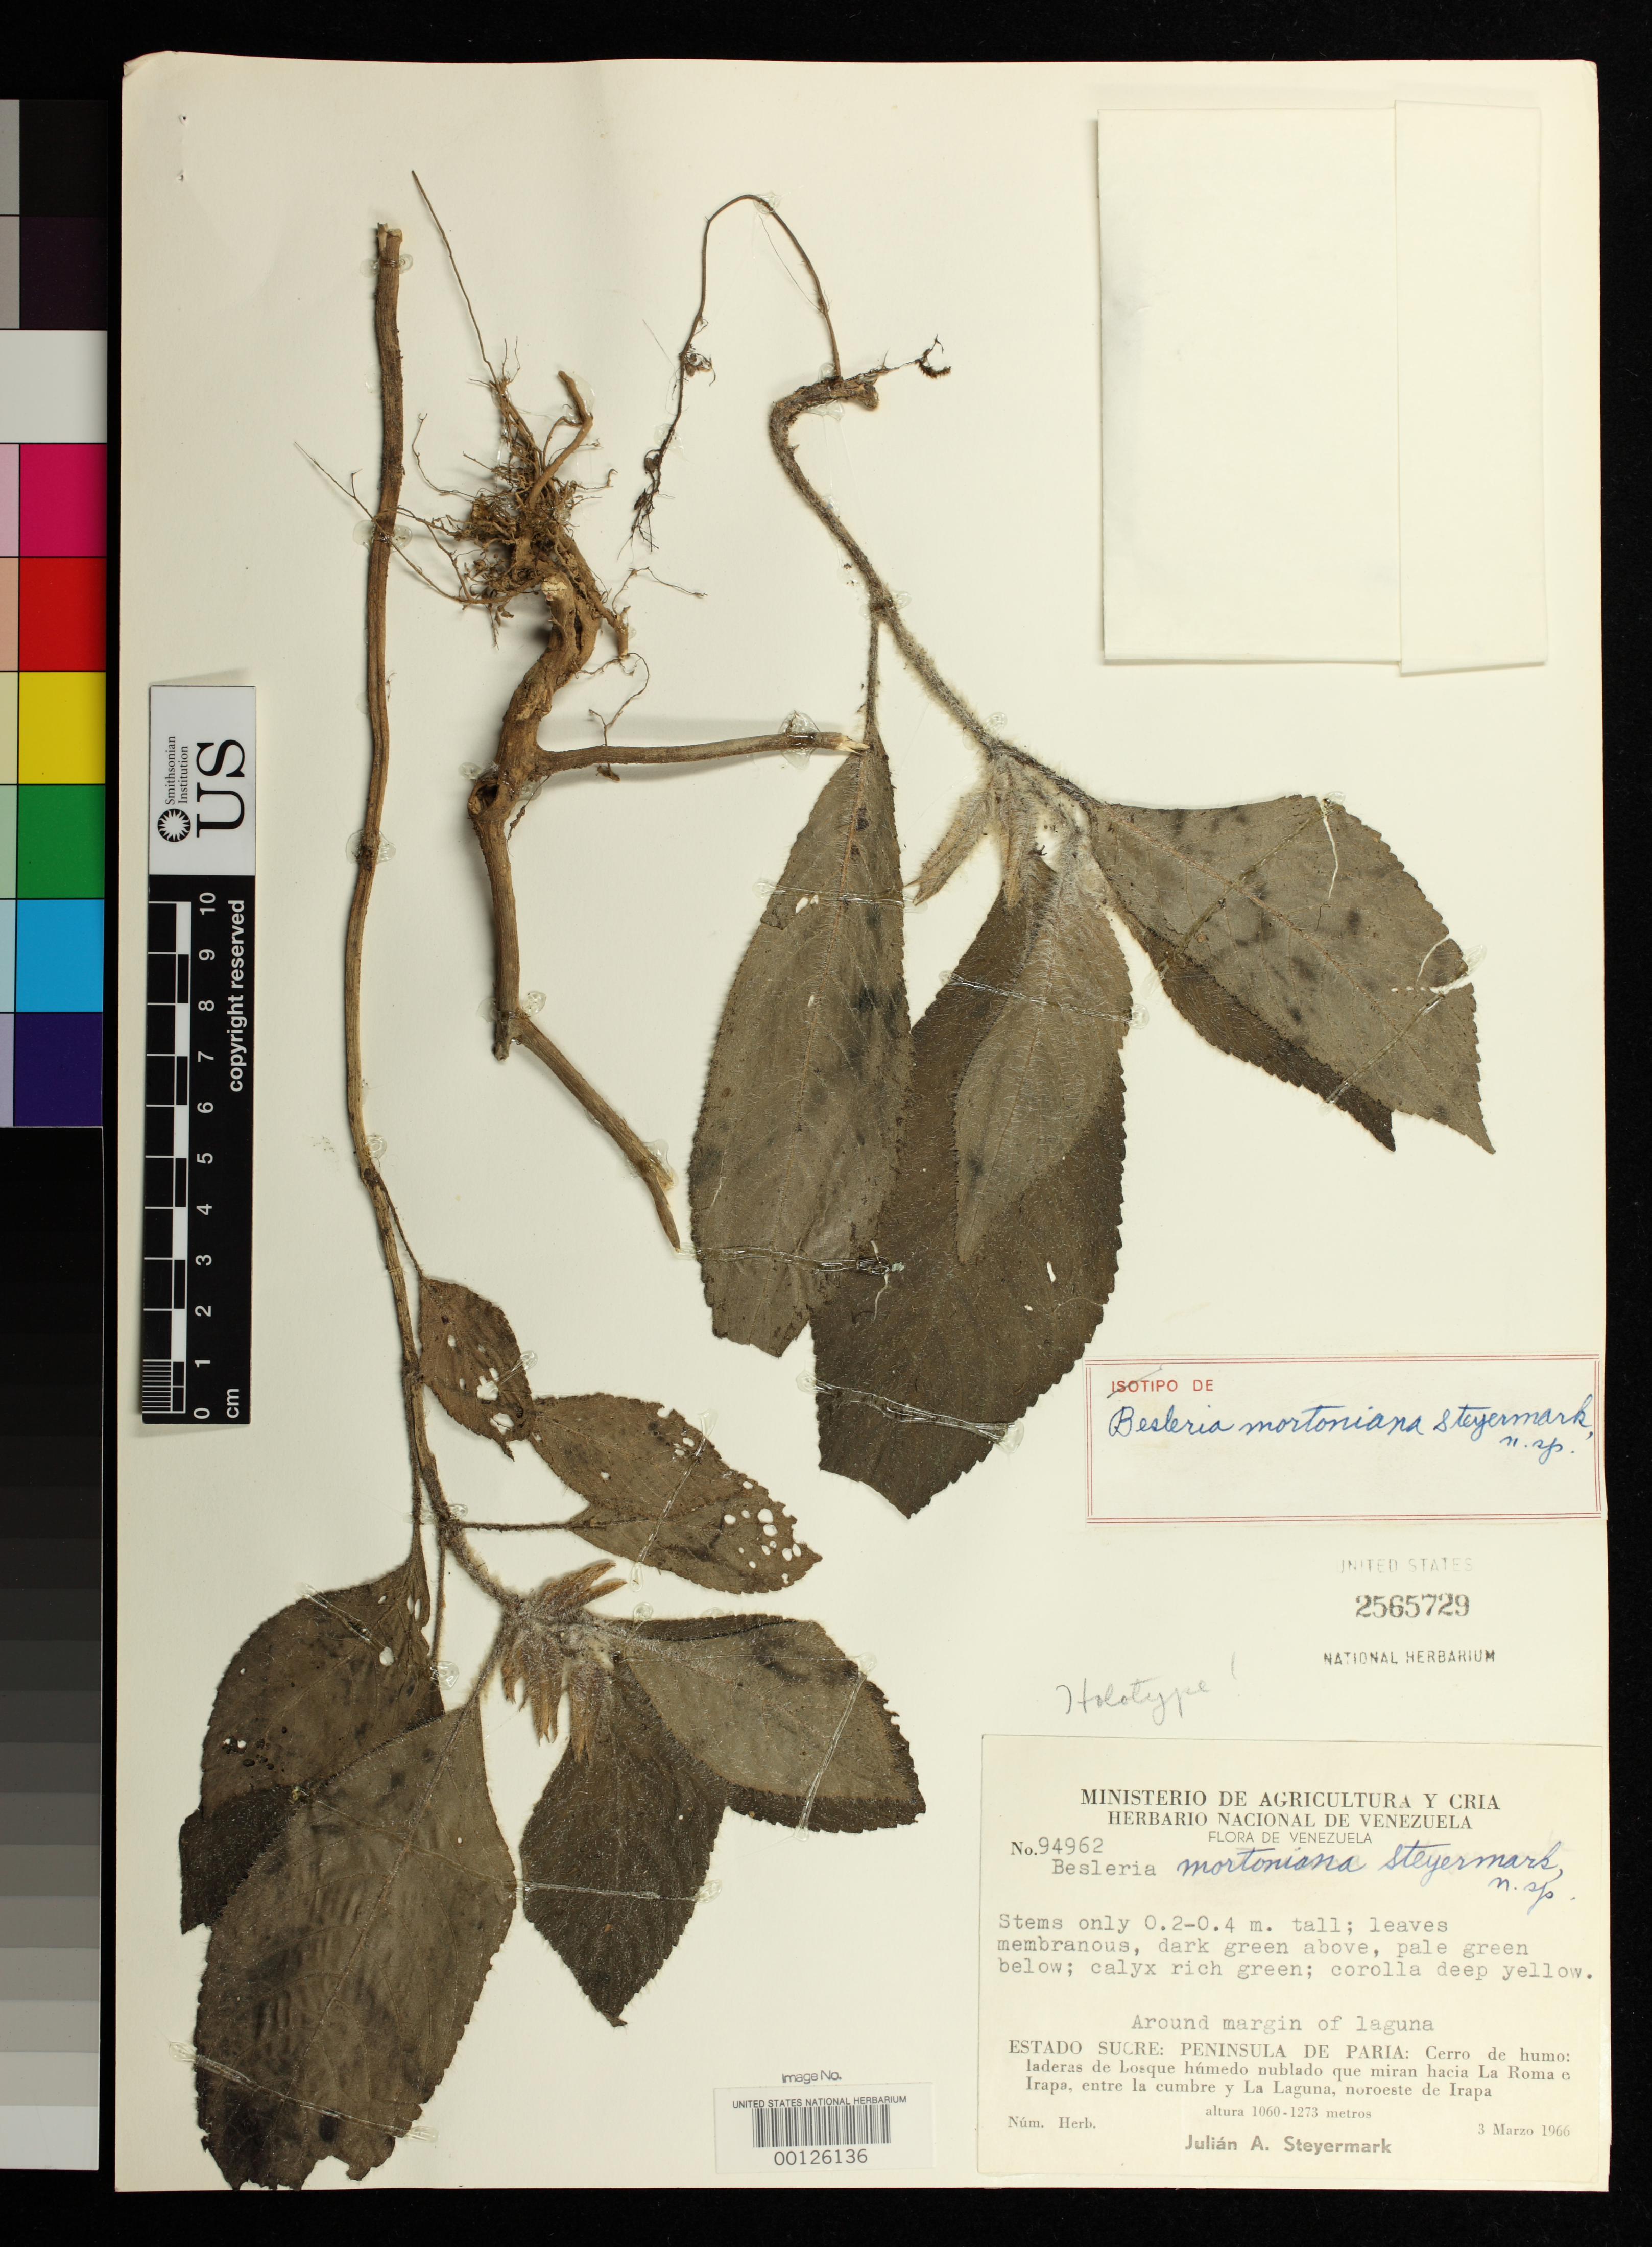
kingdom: Plantae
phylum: Tracheophyta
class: Magnoliopsida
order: Lamiales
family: Gesneriaceae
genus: Besleria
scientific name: Besleria mortoniana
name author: Steyerm.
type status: Holotype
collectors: J. Steyermark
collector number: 94962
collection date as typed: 03 Mar 1966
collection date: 1966-03-03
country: Venezuela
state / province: Sucre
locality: Peninsula de Paria, Cerro de Humo.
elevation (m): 1060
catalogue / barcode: US 2565729